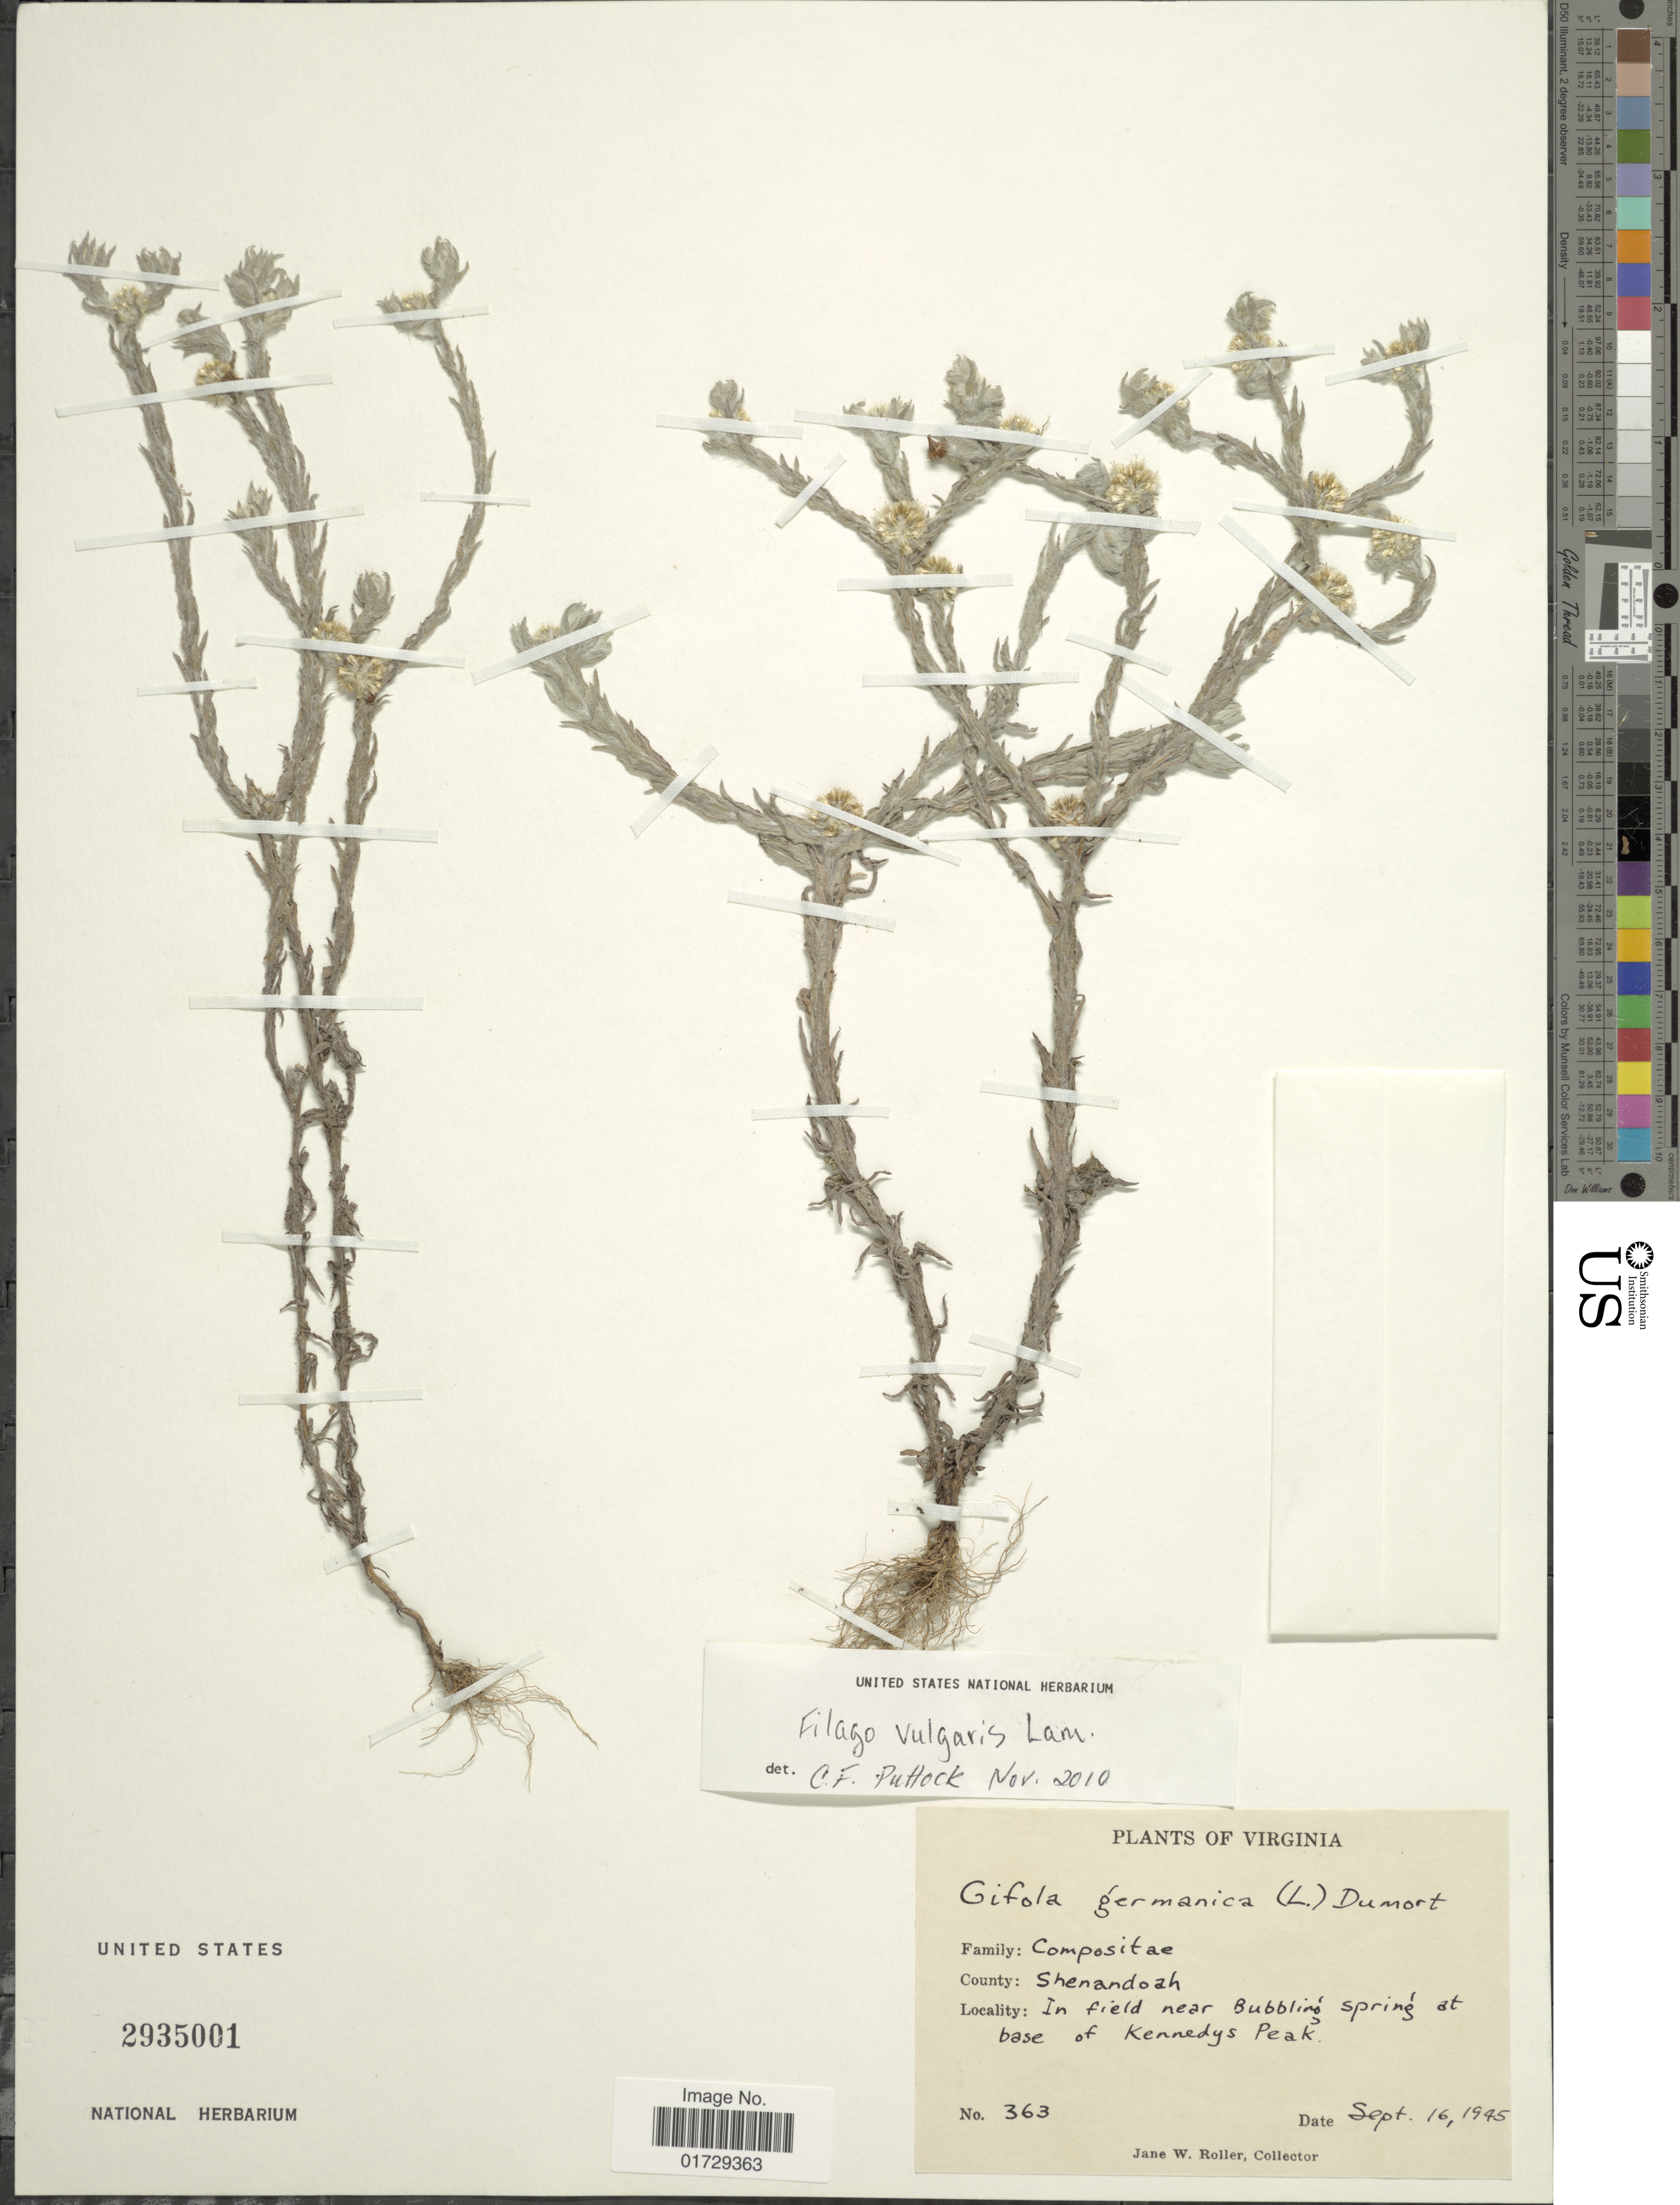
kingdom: Plantae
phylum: Tracheophyta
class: Magnoliopsida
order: Asterales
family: Asteraceae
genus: Filago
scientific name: Filago vulgaris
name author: Lam.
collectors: J. W. Roller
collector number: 363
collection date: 1945-09-16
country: United States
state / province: Virginia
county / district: Shenandoah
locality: County: Shenandoah, in field near Bubbling Spring at base of Kennedys Peak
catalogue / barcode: US 2935001